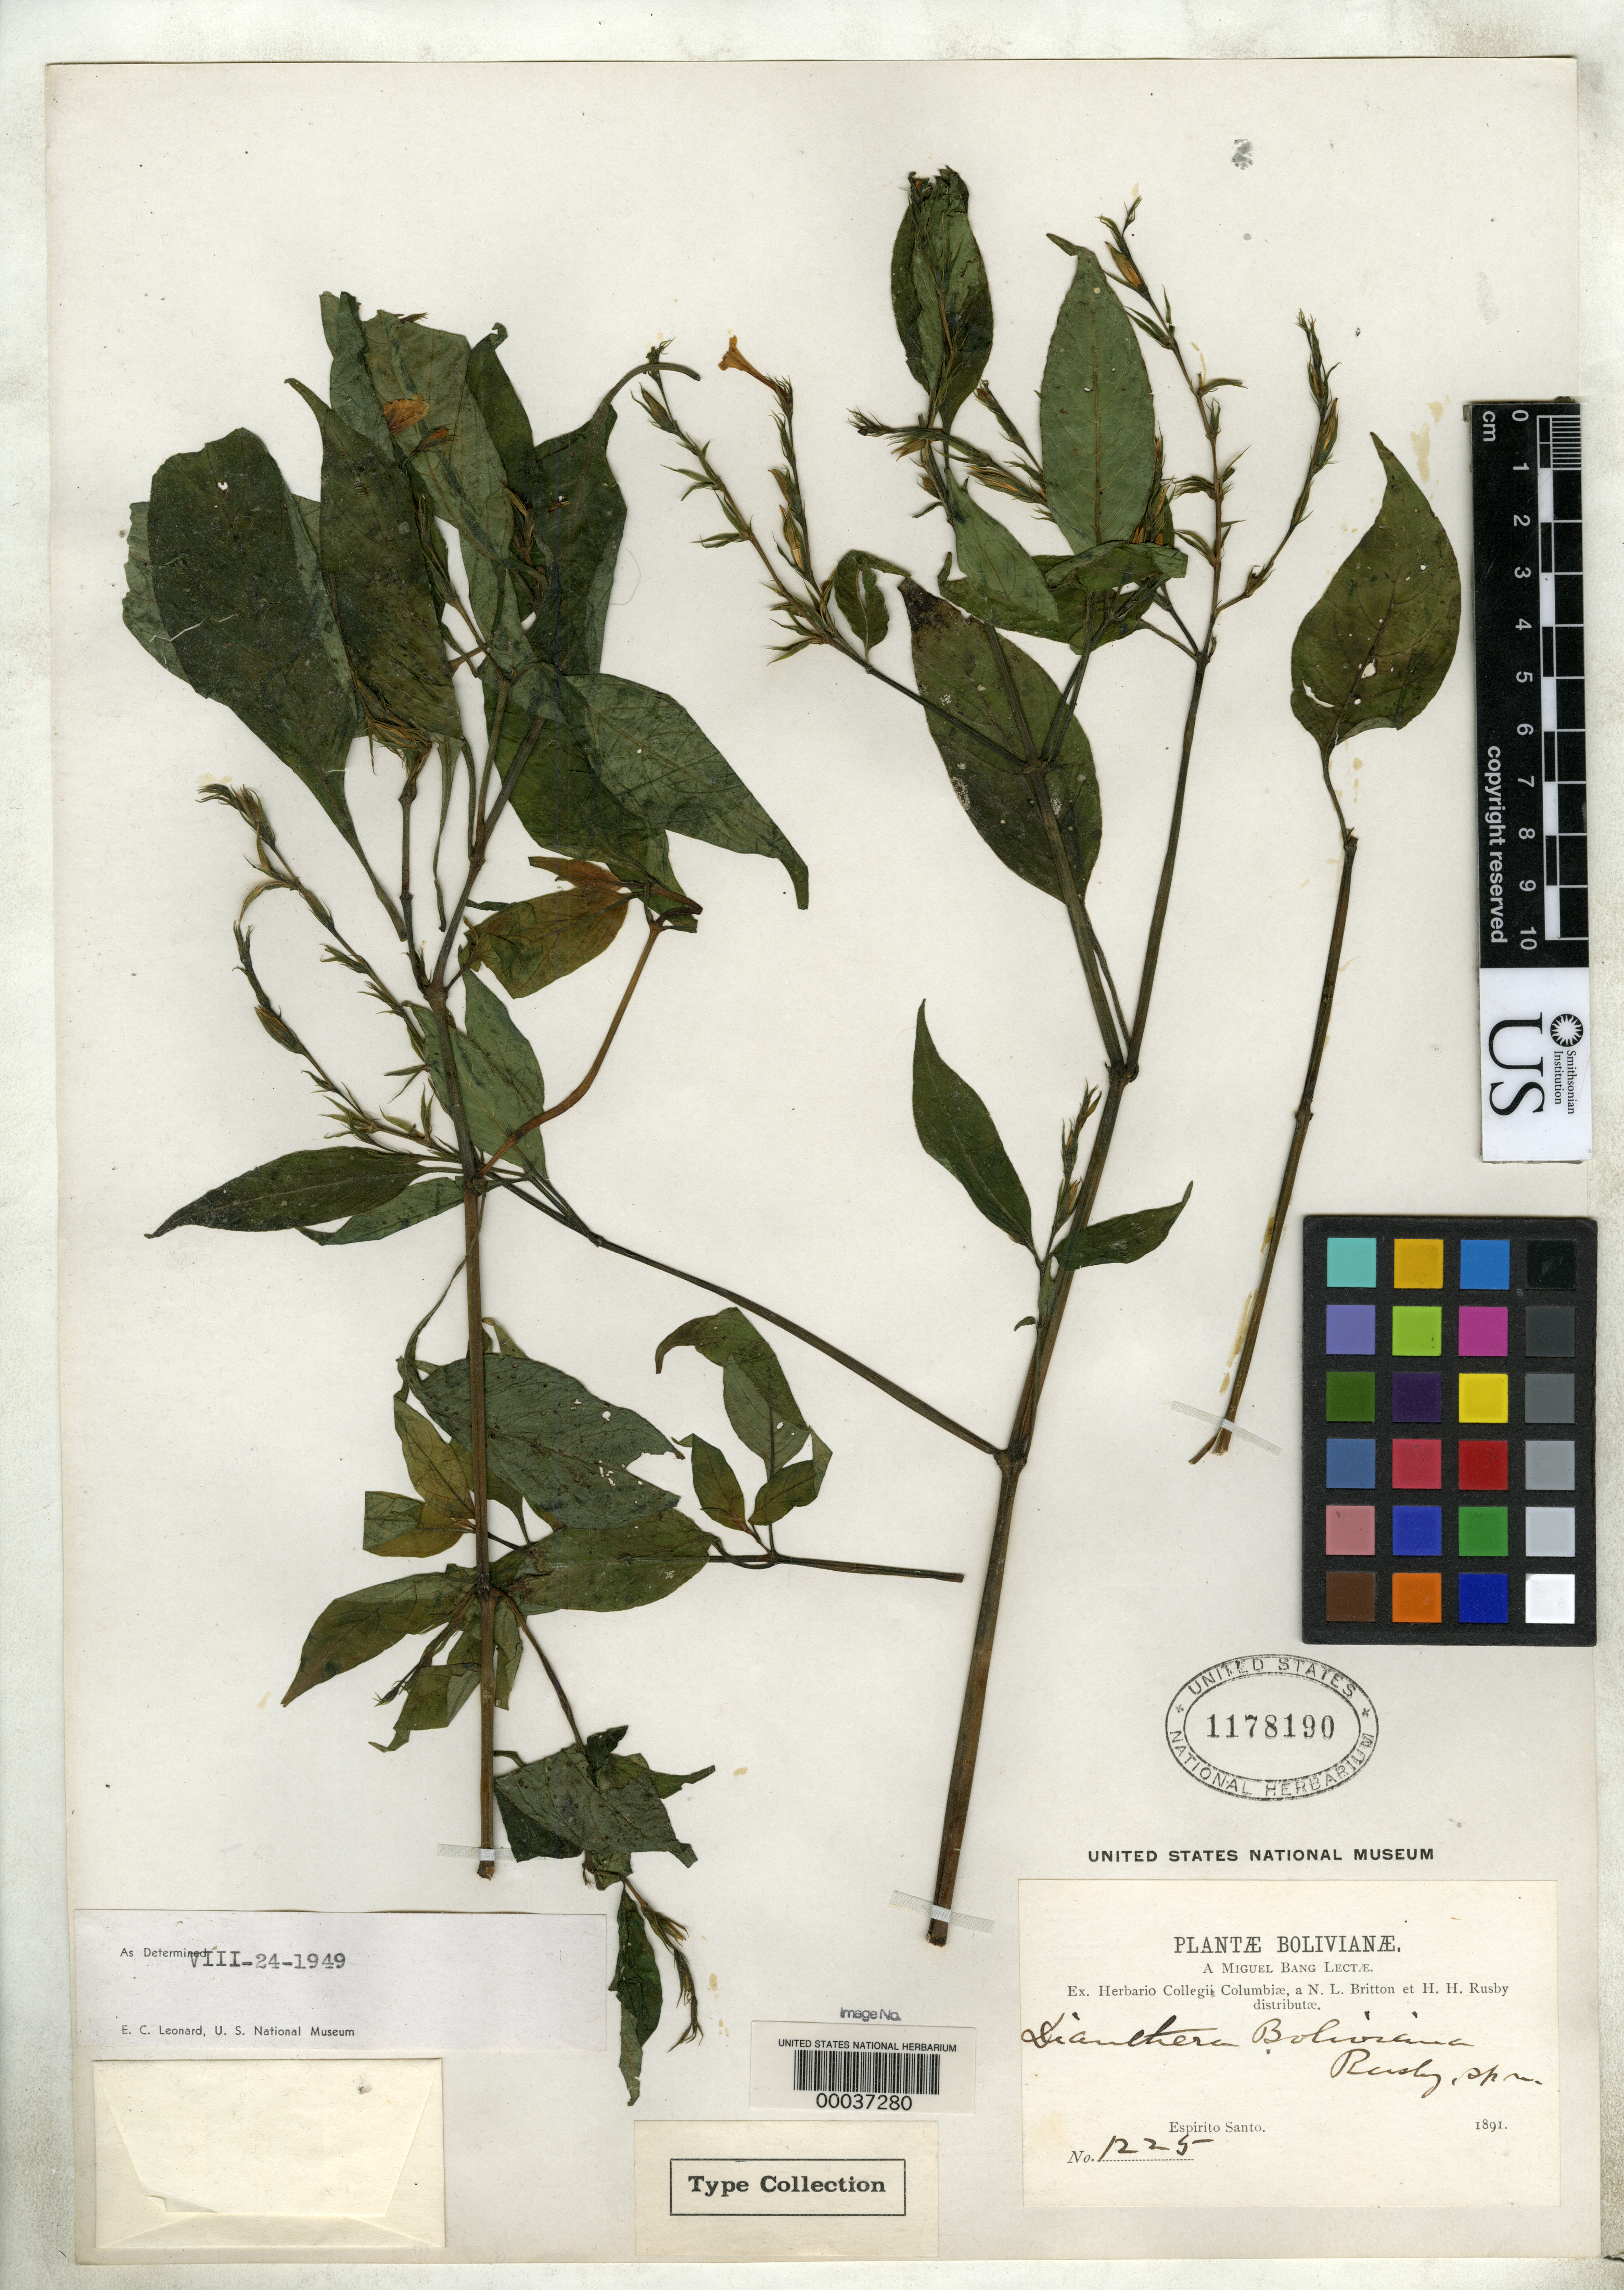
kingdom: Plantae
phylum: Tracheophyta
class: Magnoliopsida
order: Lamiales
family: Acanthaceae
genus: Justicia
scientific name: Justicia boliviana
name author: Rusby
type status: Isotype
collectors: M. Bang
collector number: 1225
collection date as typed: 1891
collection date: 1891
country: Bolivia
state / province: Cochabamba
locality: Espirito Santo.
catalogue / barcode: US 1178190